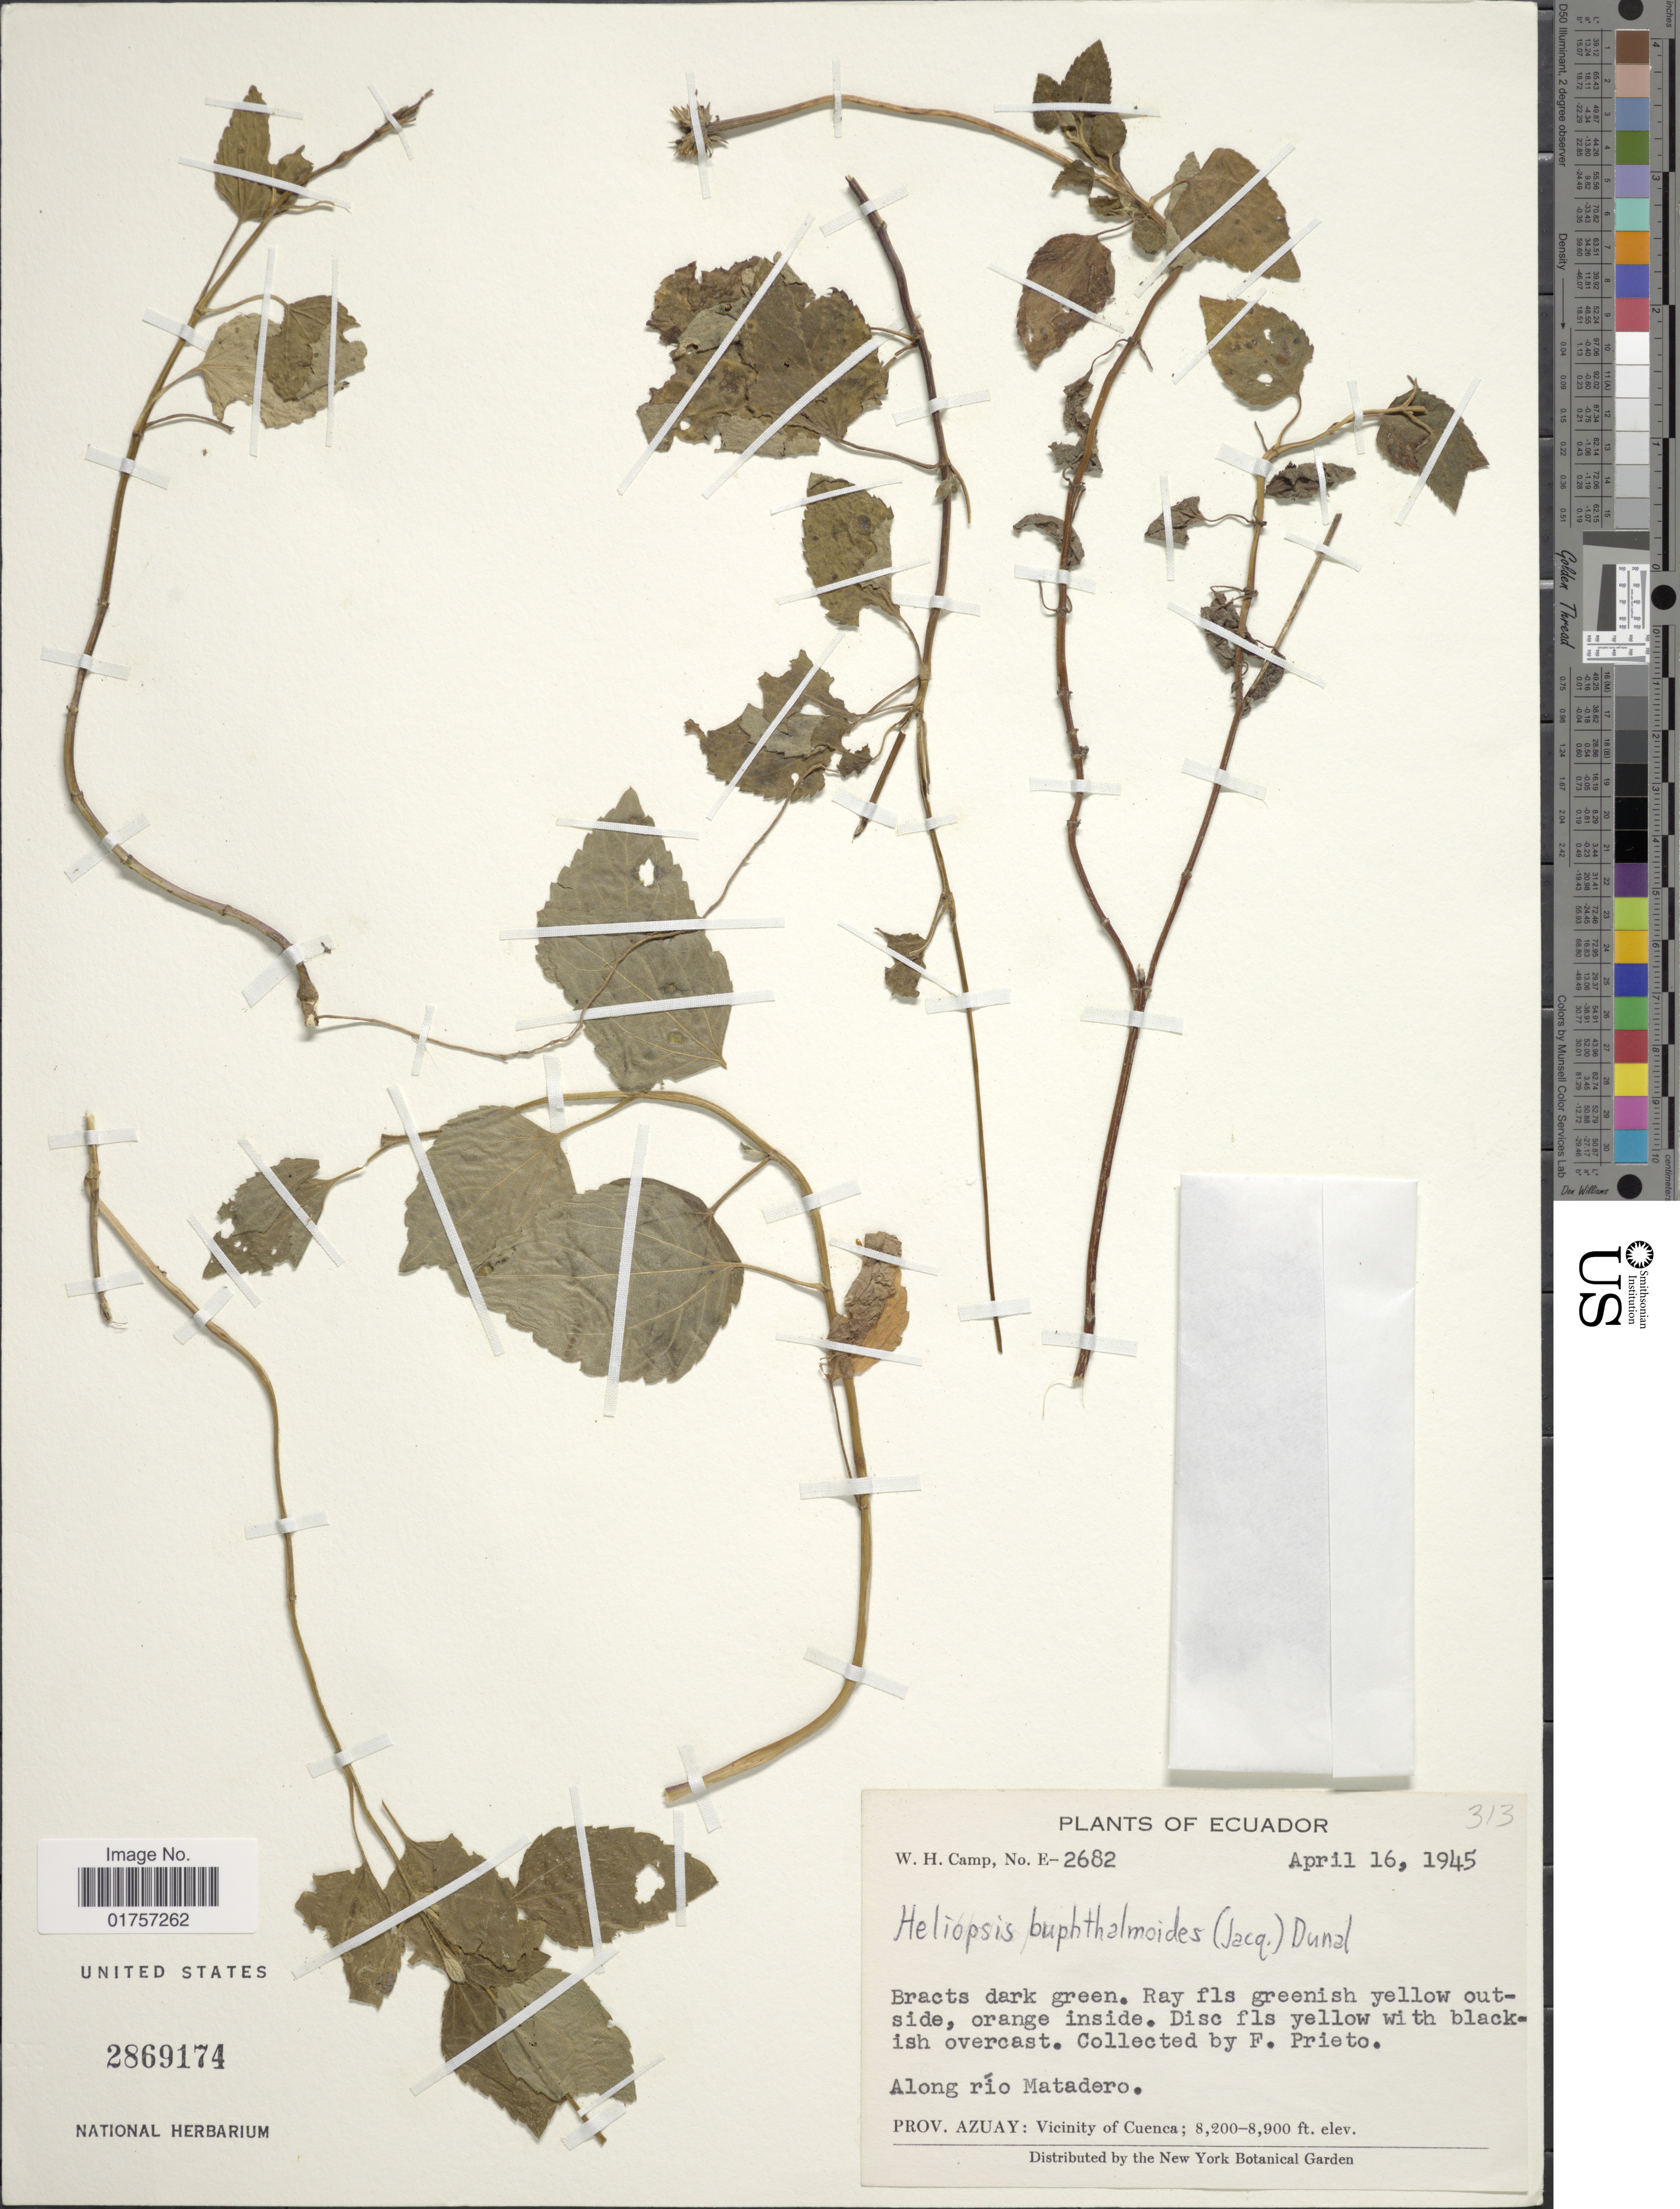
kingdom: Plantae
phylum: Tracheophyta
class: Magnoliopsida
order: Asterales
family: Asteraceae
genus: Heliopsis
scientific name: Heliopsis buphthalmoides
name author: (Jacq.) Dunal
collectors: W. H. Camp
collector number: E-2682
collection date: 1945-04-16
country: Ecuador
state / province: Azuay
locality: Vicinity of Cuenca. Along río Matadero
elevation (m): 2499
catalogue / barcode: US 2869174